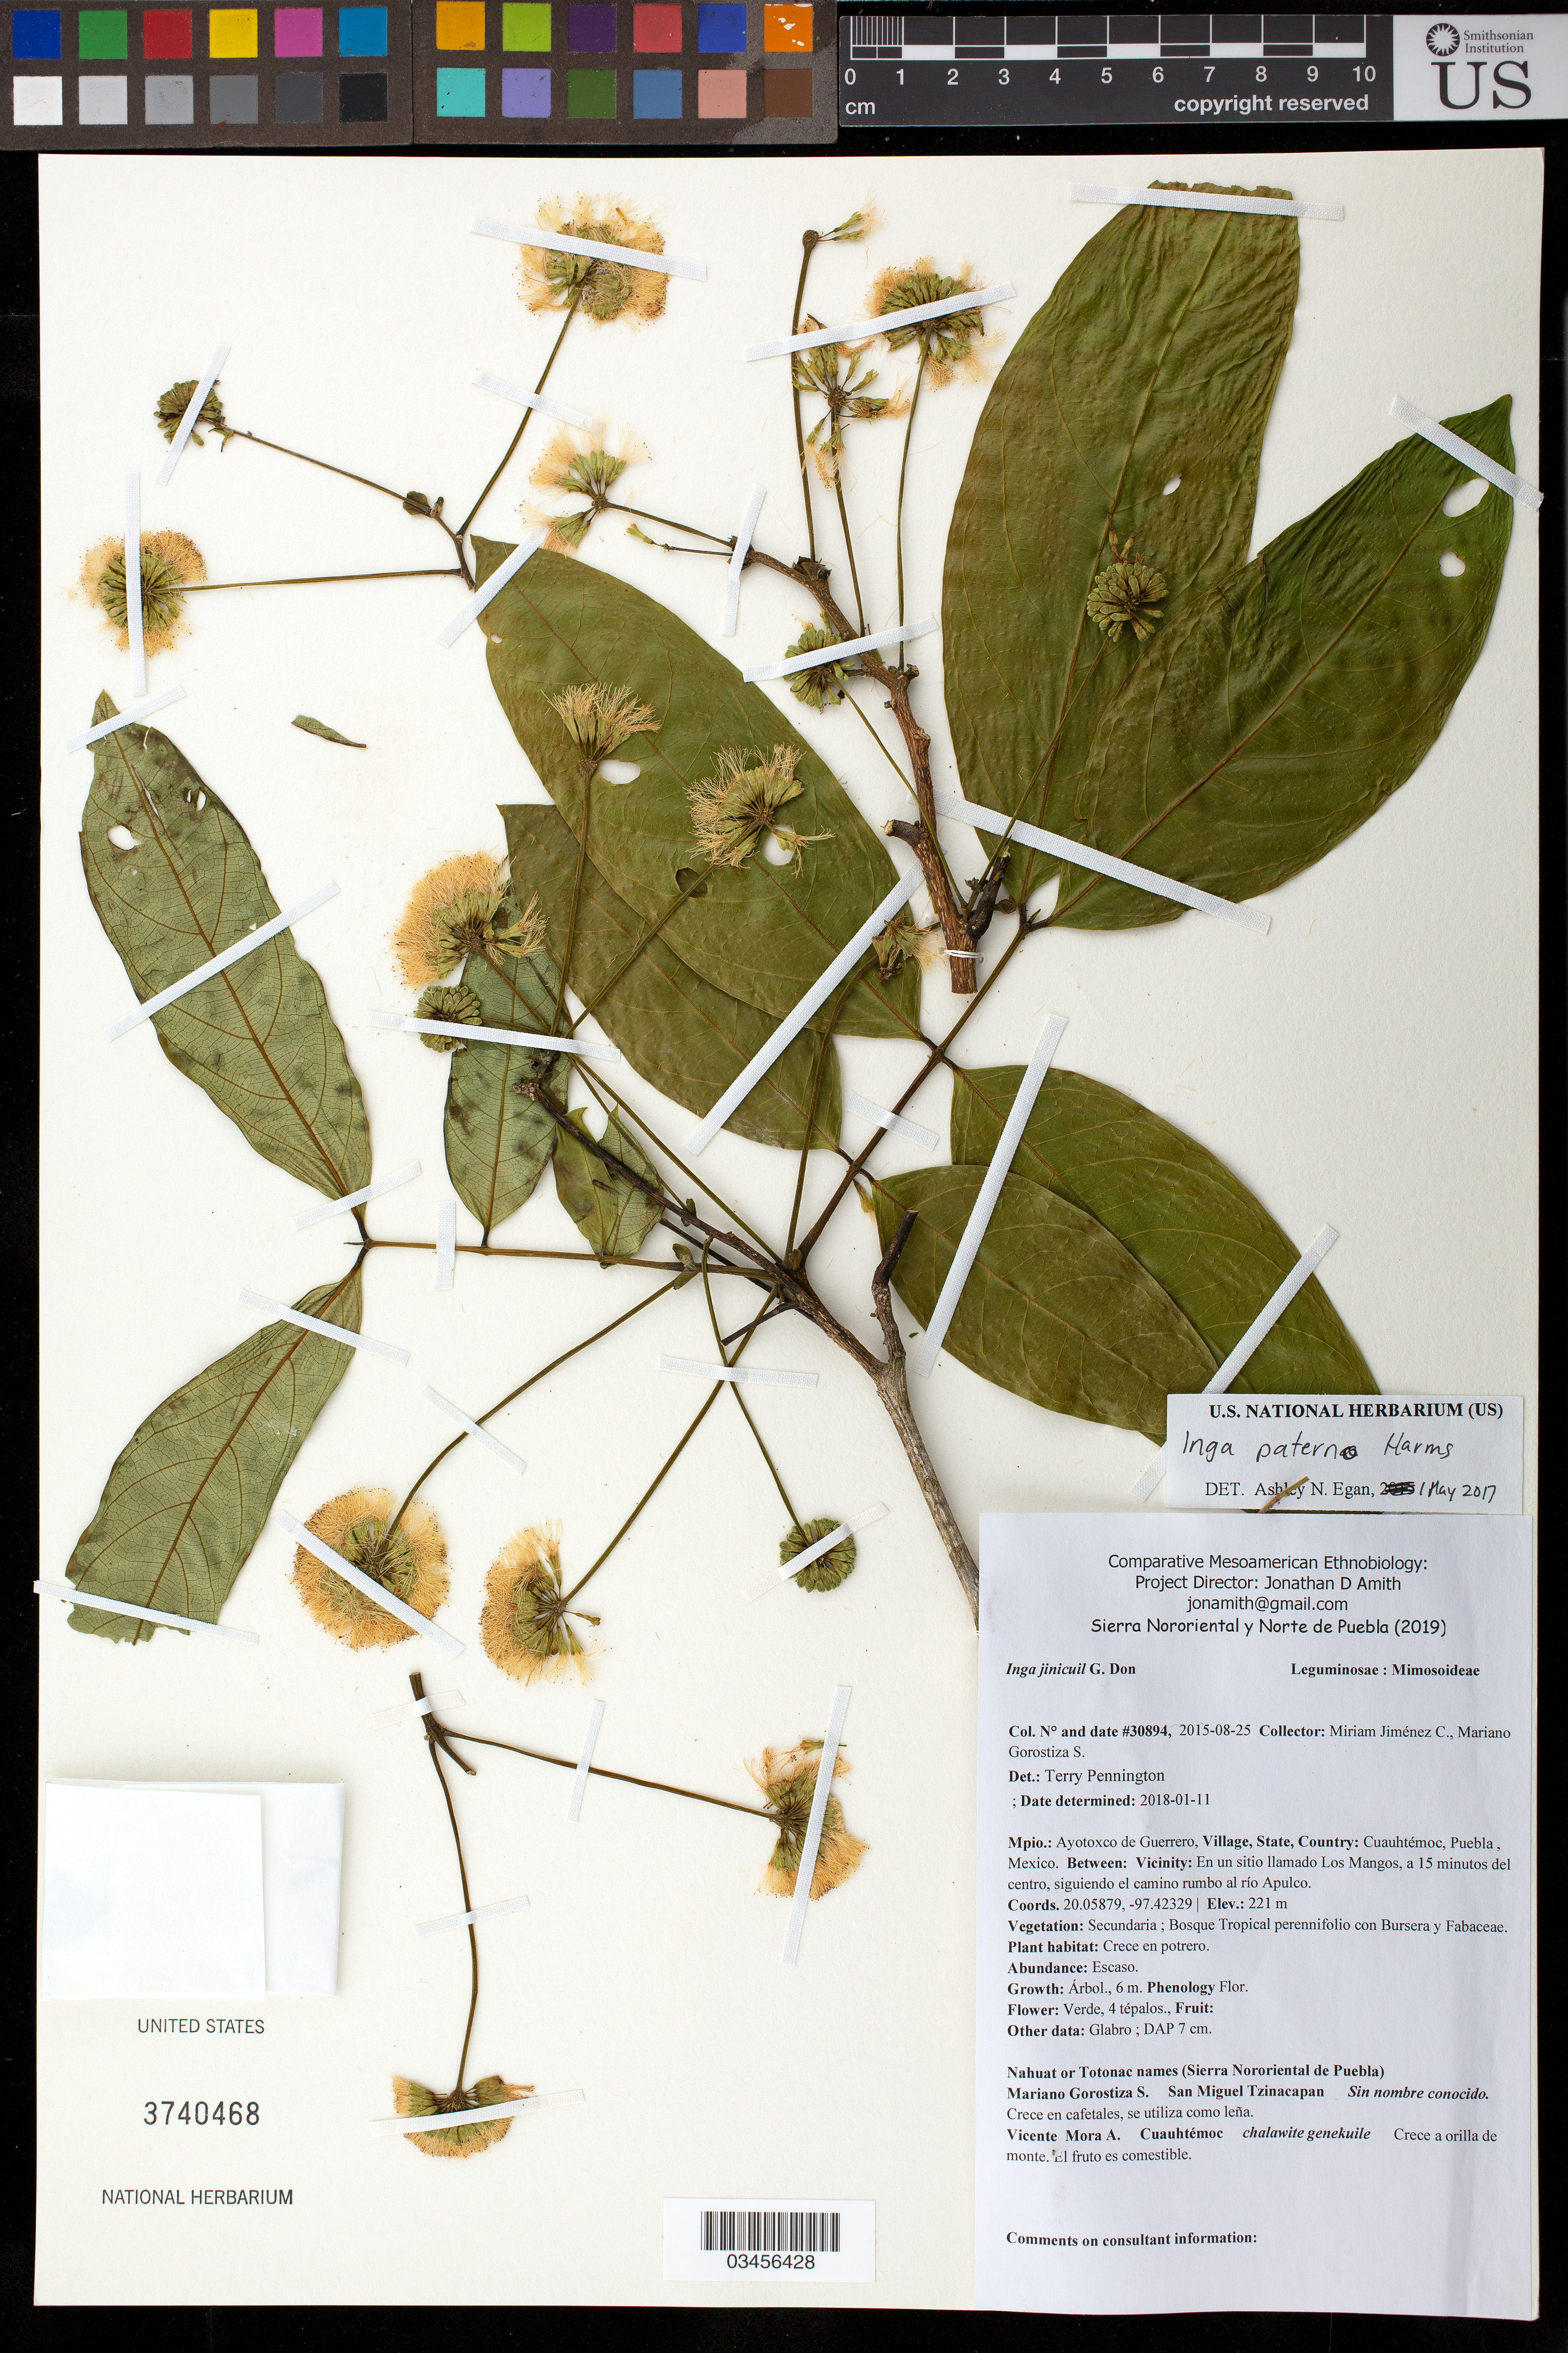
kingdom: Plantae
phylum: Tracheophyta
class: Magnoliopsida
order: Fabales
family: Fabaceae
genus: Inga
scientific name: Inga paterno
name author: Harms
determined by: Egan, Ashley N., (UVSC), Utah Valley University - Herbarium (UNITED STATES)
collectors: M. Jiménez Chimil & M. Gorostiza S.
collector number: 30894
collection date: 2015-08-25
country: México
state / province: Puebla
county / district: Ayotoxco de Guerrero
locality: PUEBLO: Cuauhtémoc; LOCALIDAD EXACTA: En un sitio llamado Los Mangos, a 15 minutos del centro, siguiendo el camino rumbo al río Apulco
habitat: Bosque tropical perennifolio con Bursera y Fabaceae | En potrero.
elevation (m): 221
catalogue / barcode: US 3740468